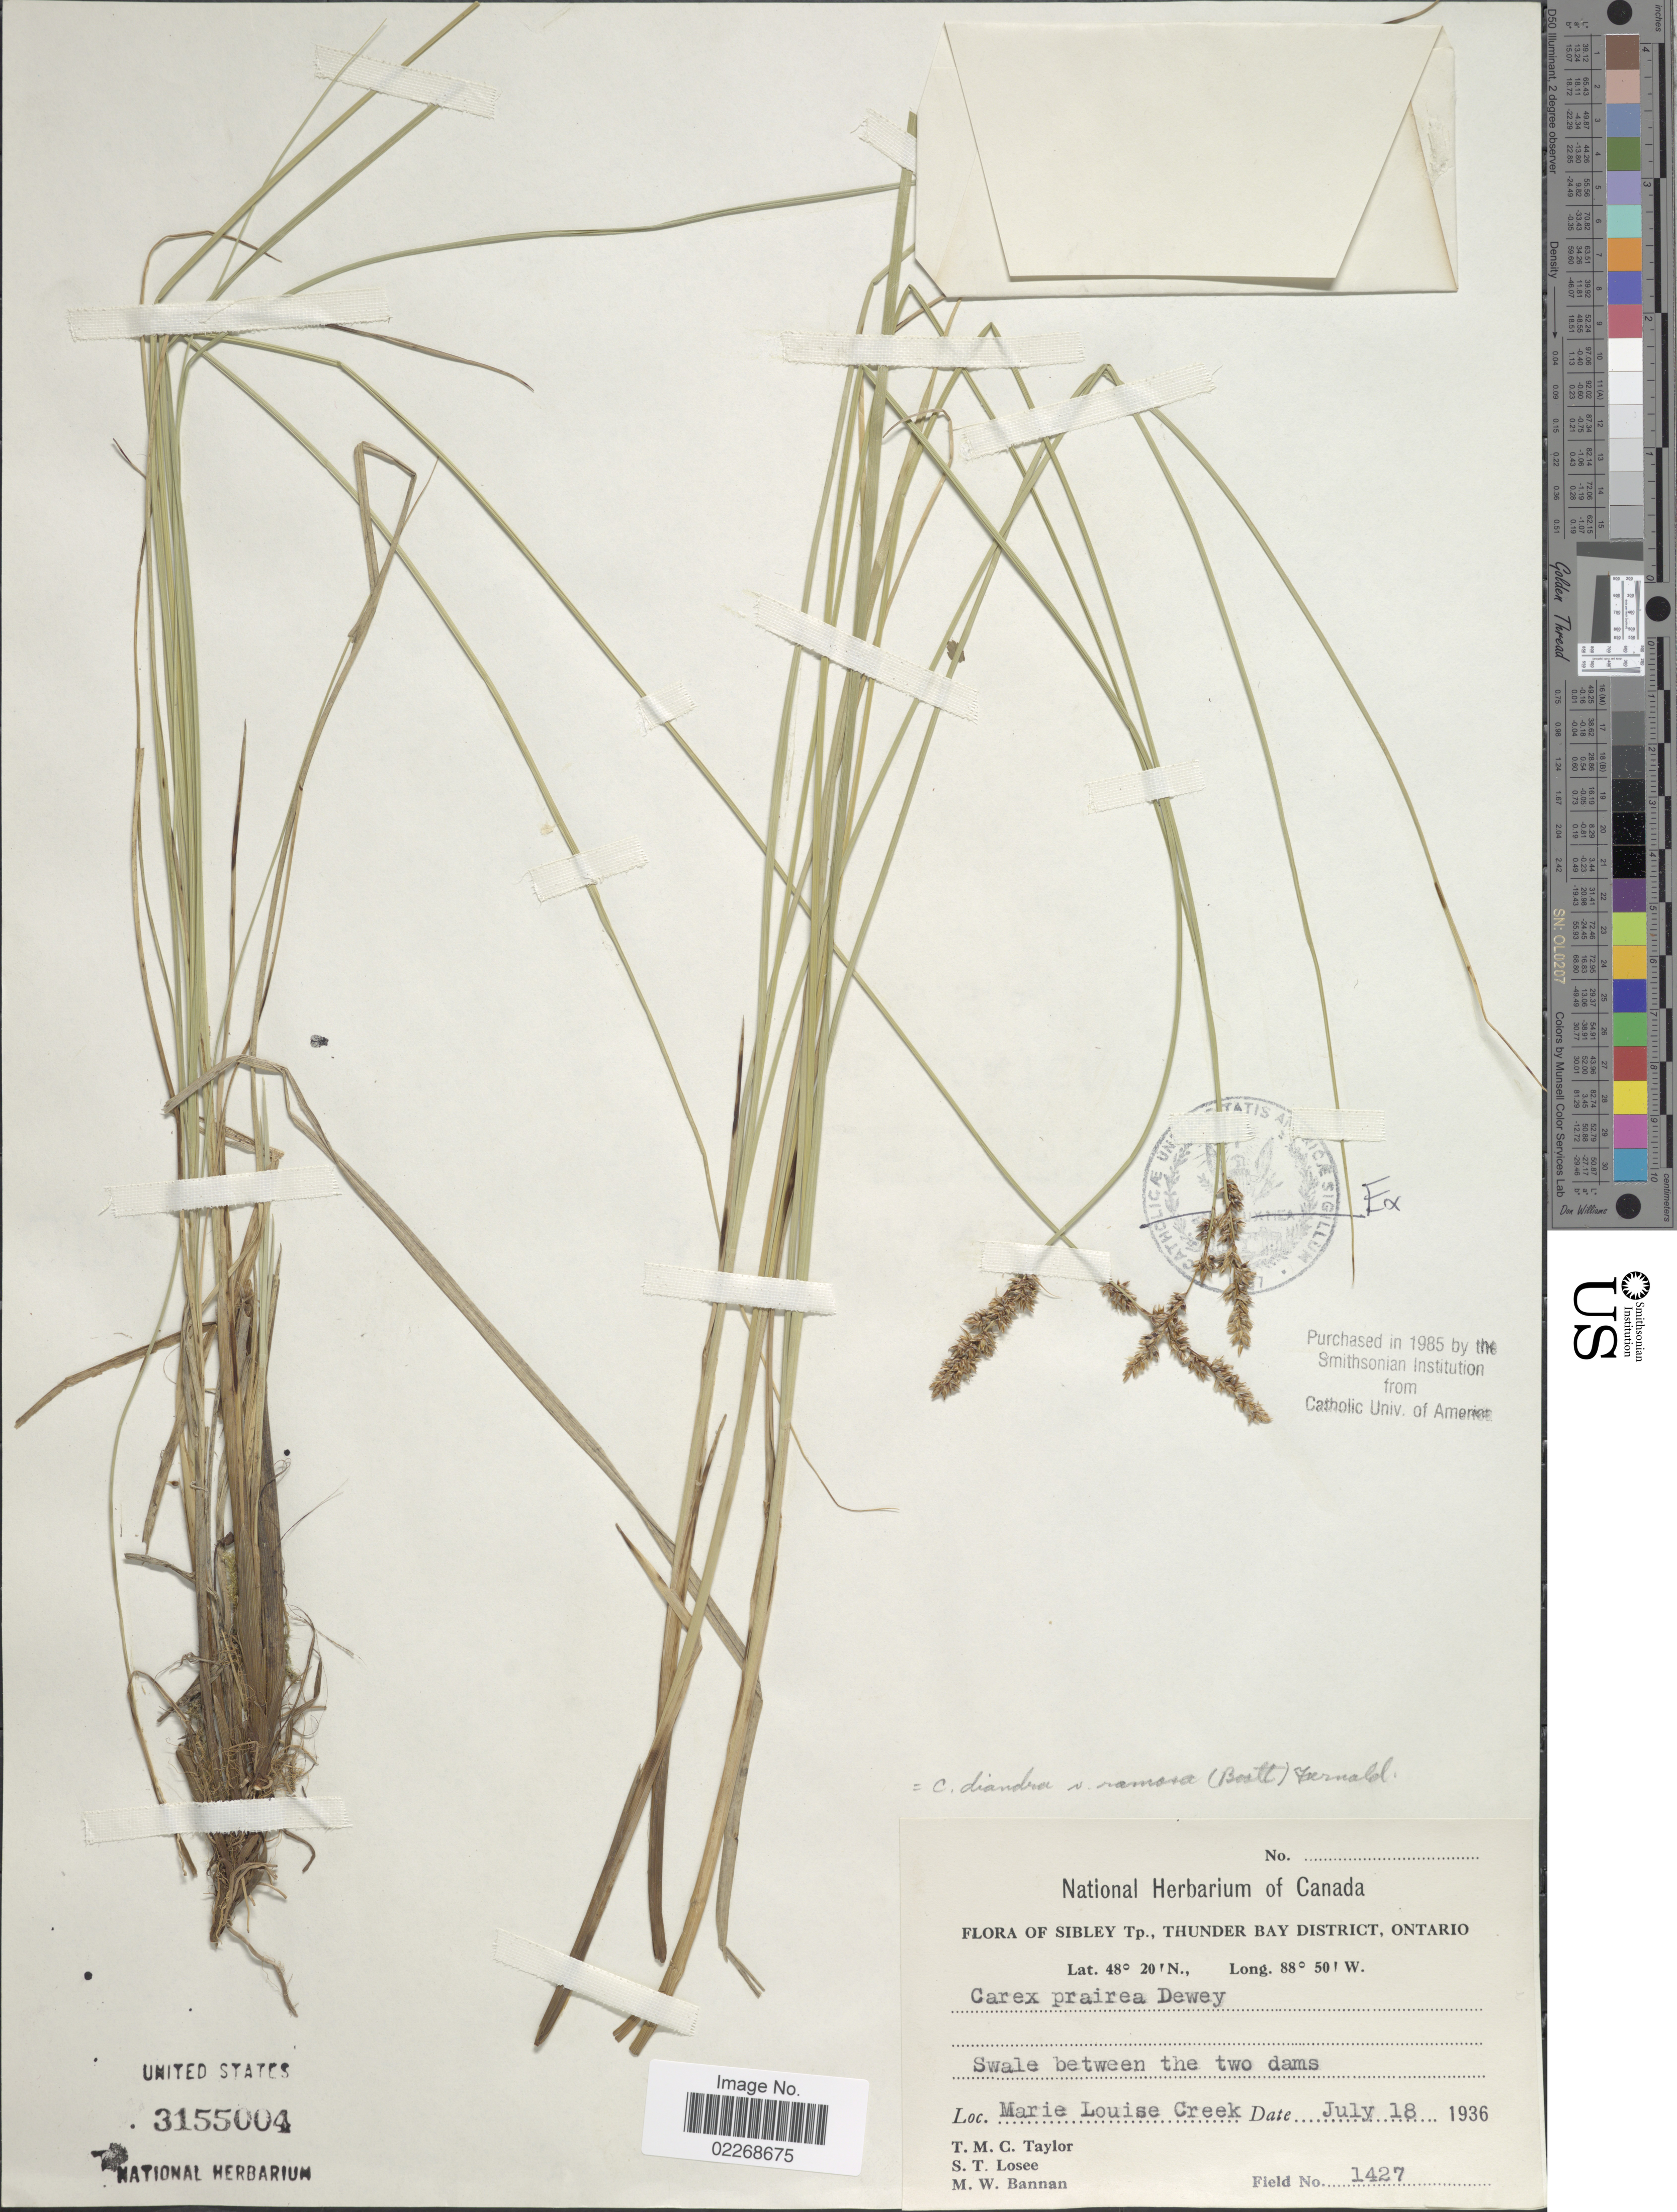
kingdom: Plantae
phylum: Tracheophyta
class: Liliopsida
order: Poales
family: Cyperaceae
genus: Carex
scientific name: Carex diandra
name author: Schrank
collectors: T. M. C. Taylor, S. Losee & M. Bannan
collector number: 1427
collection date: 1936-07-18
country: Canada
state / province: Ontario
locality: Sibley Tp., Thunder Bay District. Swale between the two dams. Marie Louise Creek.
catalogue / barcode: US 3155004